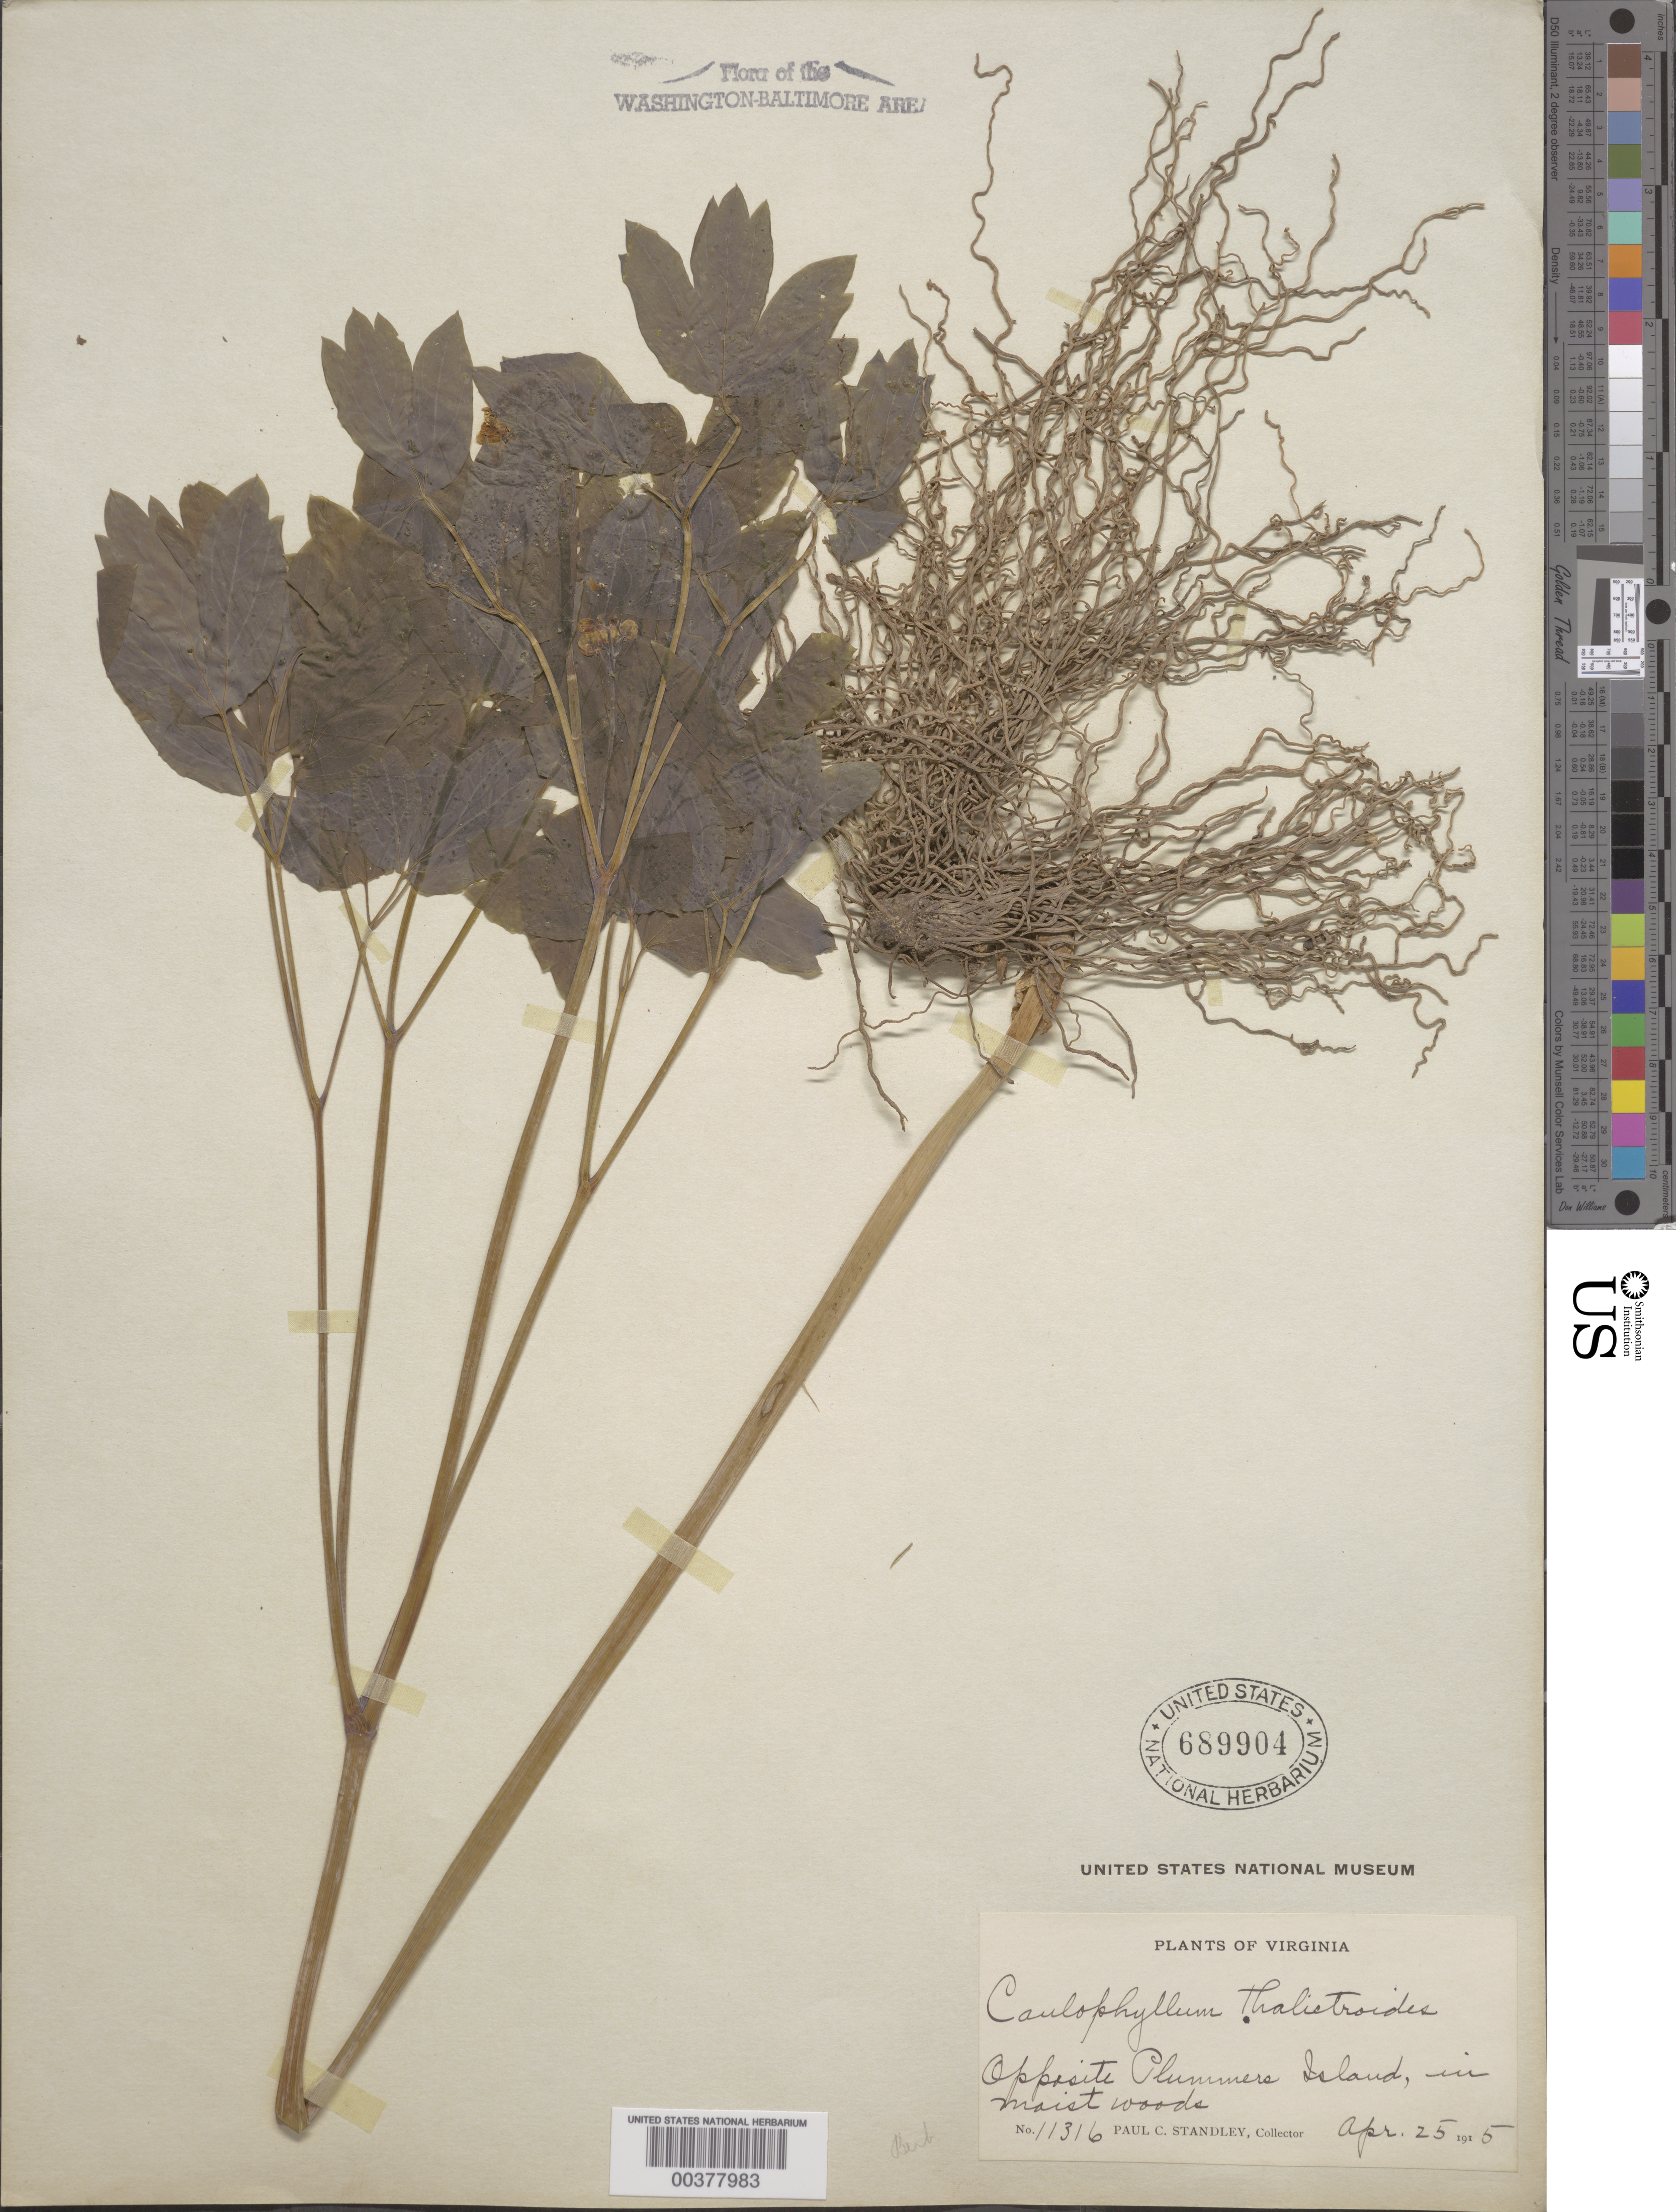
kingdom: Plantae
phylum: Tracheophyta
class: Magnoliopsida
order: Ranunculales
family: Berberidaceae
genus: Caulophyllum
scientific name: Caulophyllum thalictroides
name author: (L.) Michx.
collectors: P. C. Standley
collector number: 11316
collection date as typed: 25 Apr 1915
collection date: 1915-04-25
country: United States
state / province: Virginia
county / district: Fairfax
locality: opposite Plummers Island C. & O. Canal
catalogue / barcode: US 689904